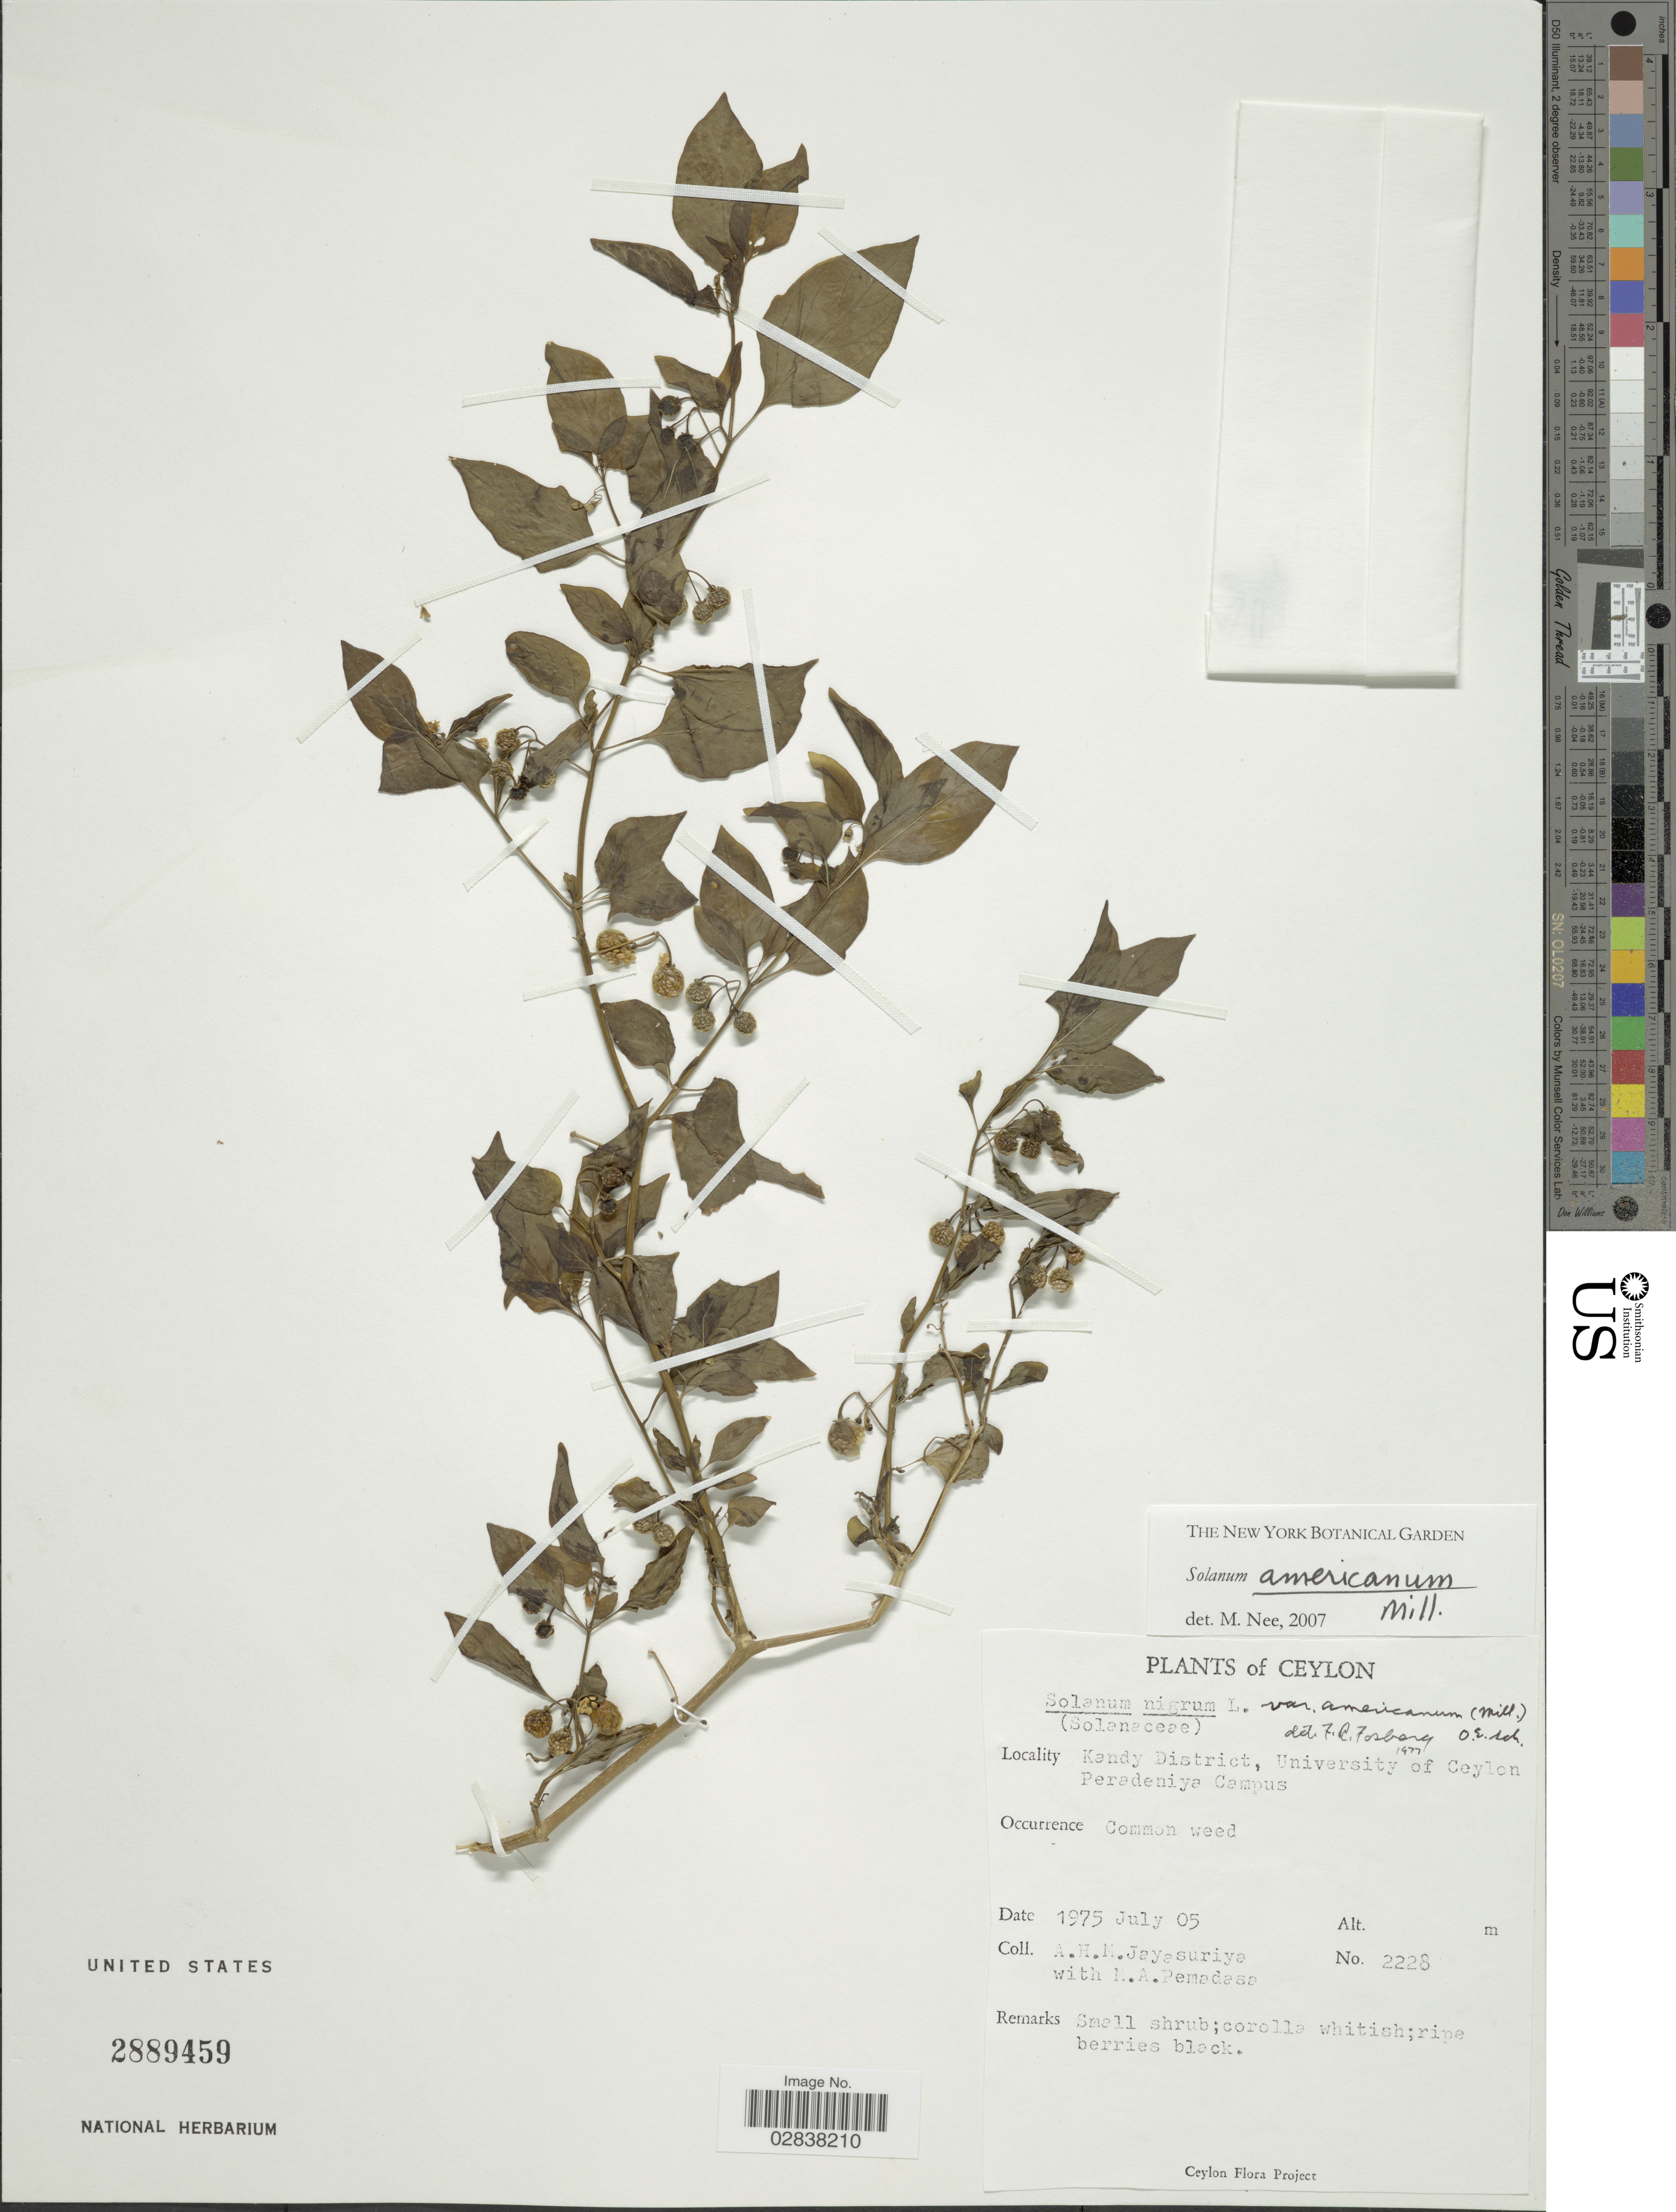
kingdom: Plantae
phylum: Tracheophyta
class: Magnoliopsida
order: Solanales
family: Solanaceae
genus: Solanum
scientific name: Solanum americanum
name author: Mill.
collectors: A. H. Jayasuriya & M. Pemadasa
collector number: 2228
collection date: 1975-07-05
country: Sri Lanka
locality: Ceylon, Kandy District, University of Ceylon, Peradeniya Campus.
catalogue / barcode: US 2889459